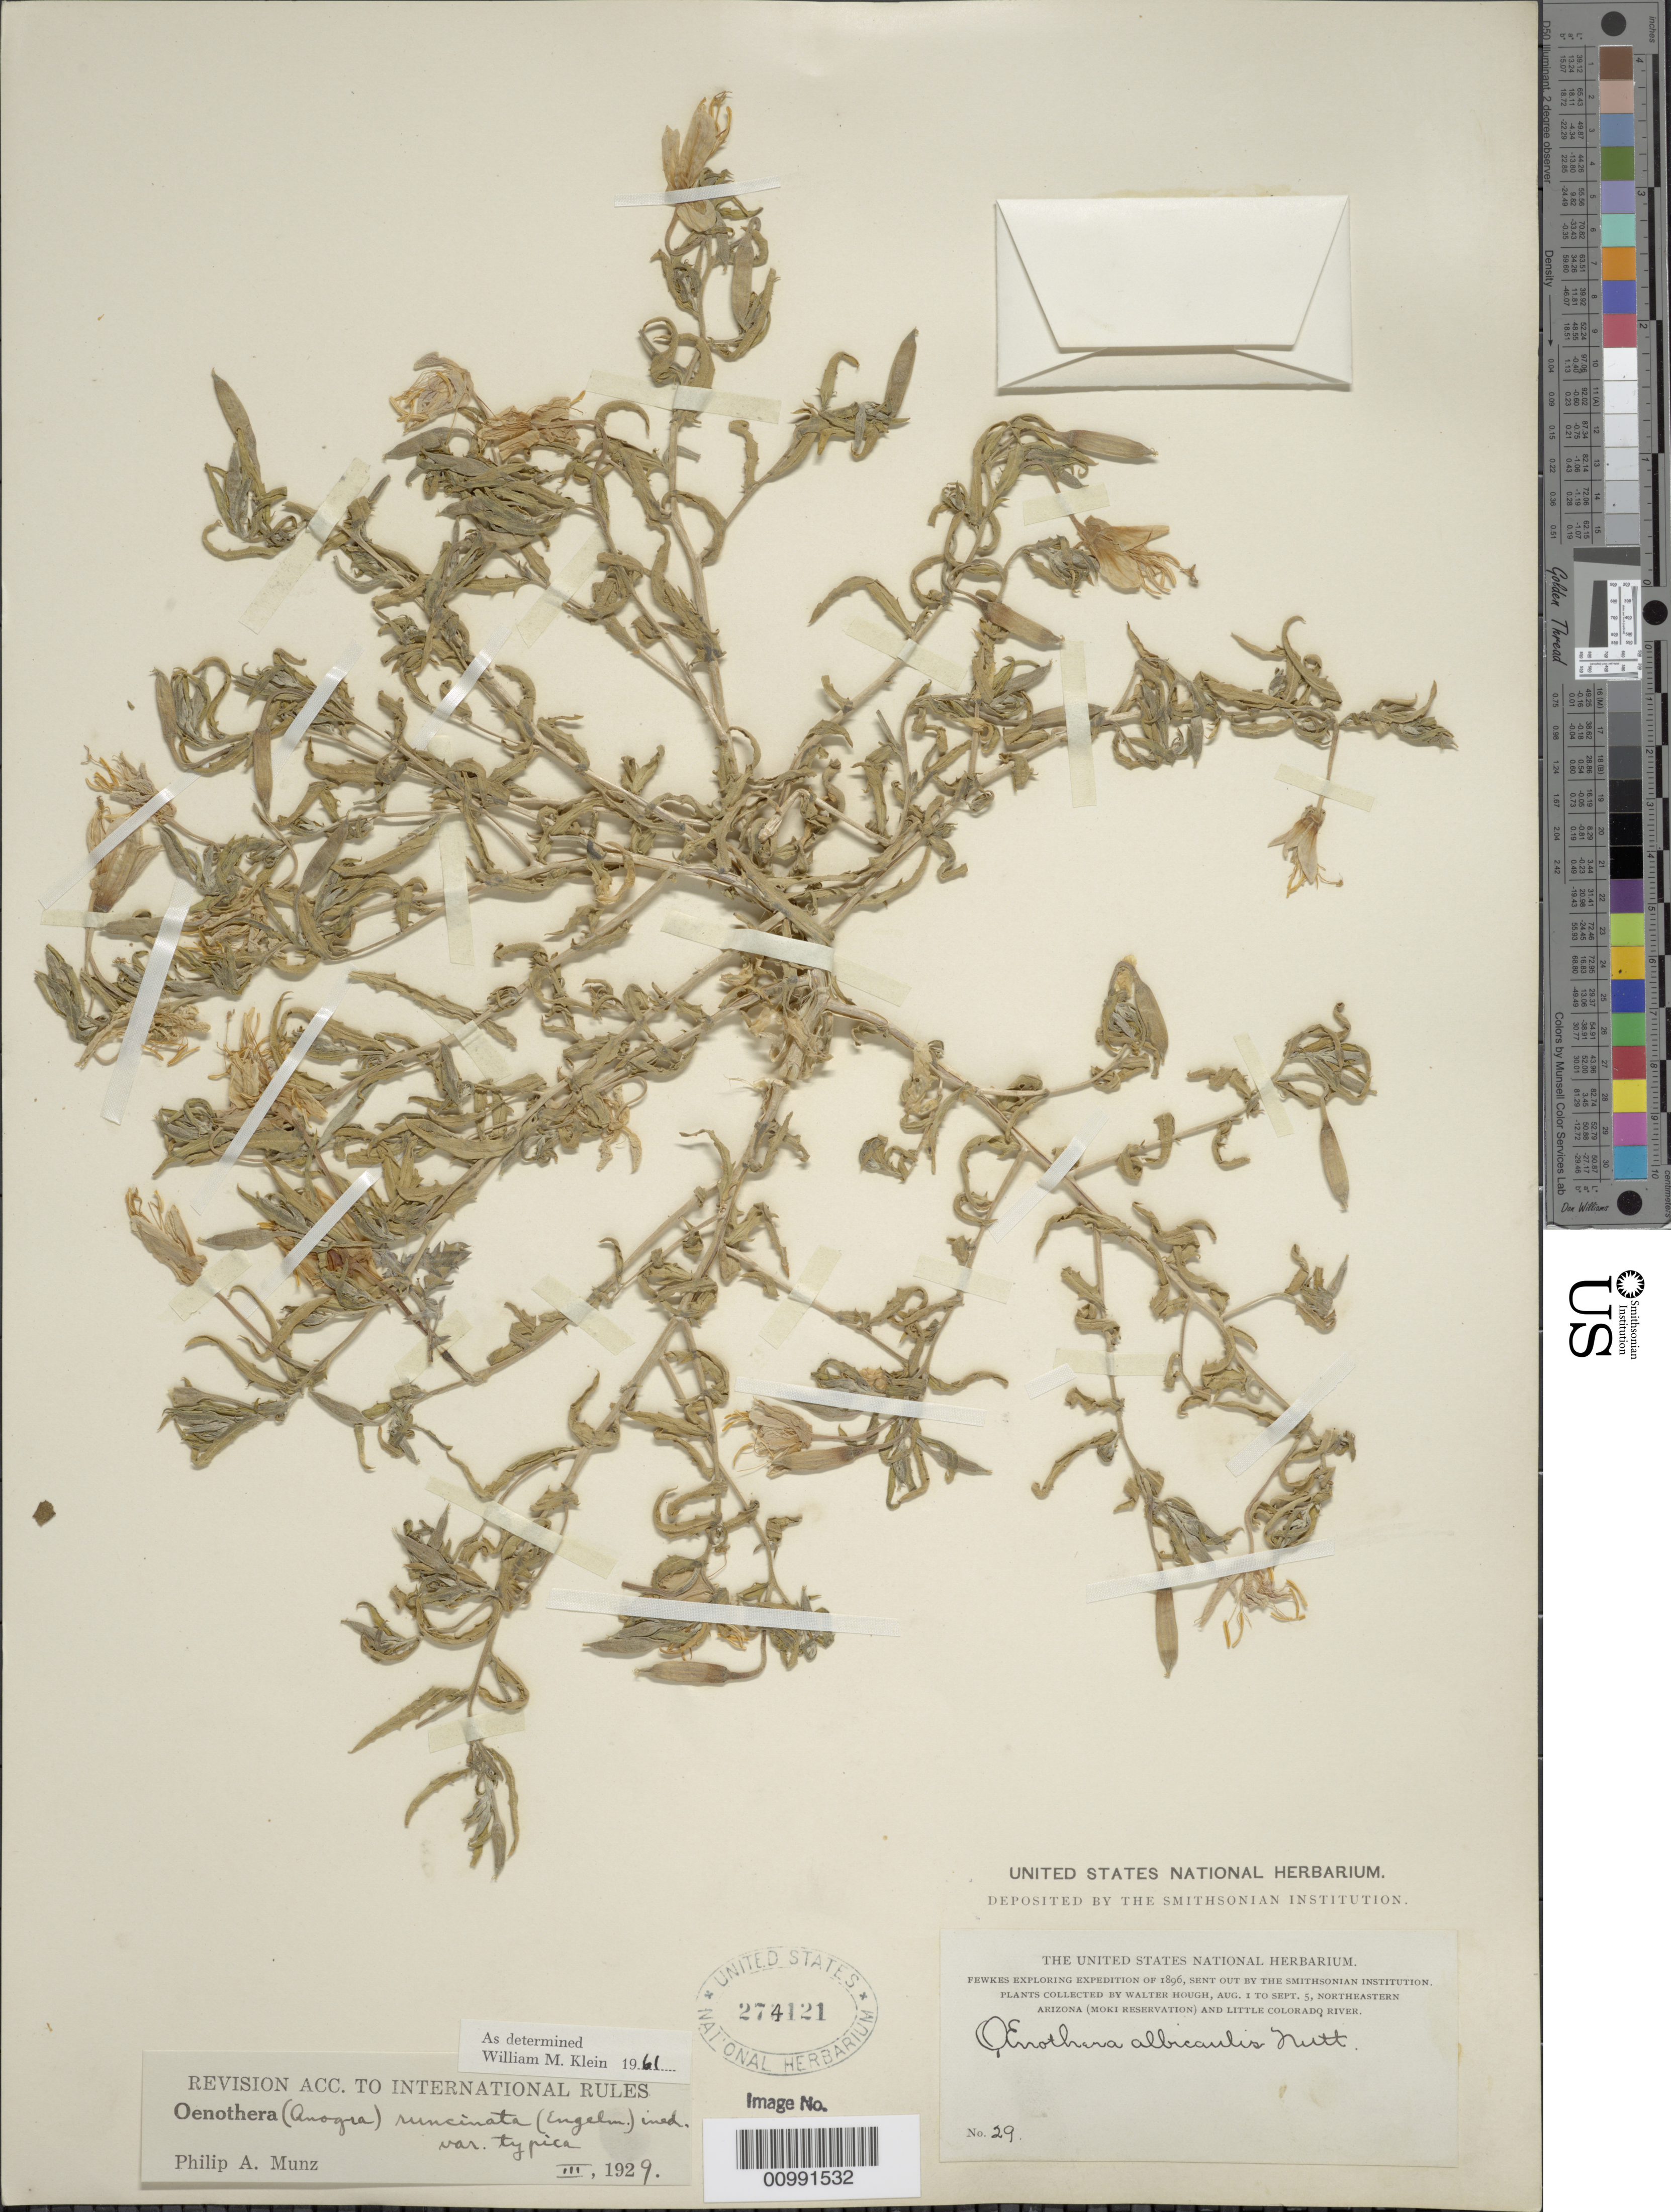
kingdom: Plantae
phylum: Tracheophyta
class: Magnoliopsida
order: Myrtales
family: Onagraceae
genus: Oenothera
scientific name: Oenothera pallida subsp. runcinata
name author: (Engelm.) Munz & W.M. Klein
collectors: W. Hough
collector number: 29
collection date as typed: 01 Aug 1896 to 05 Sep 1896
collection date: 1896-08-01/1896-09-05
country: United States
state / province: Arizona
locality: Northeastern Arizona, Moki Reservation, and Little Colorado River.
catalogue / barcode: US 274121